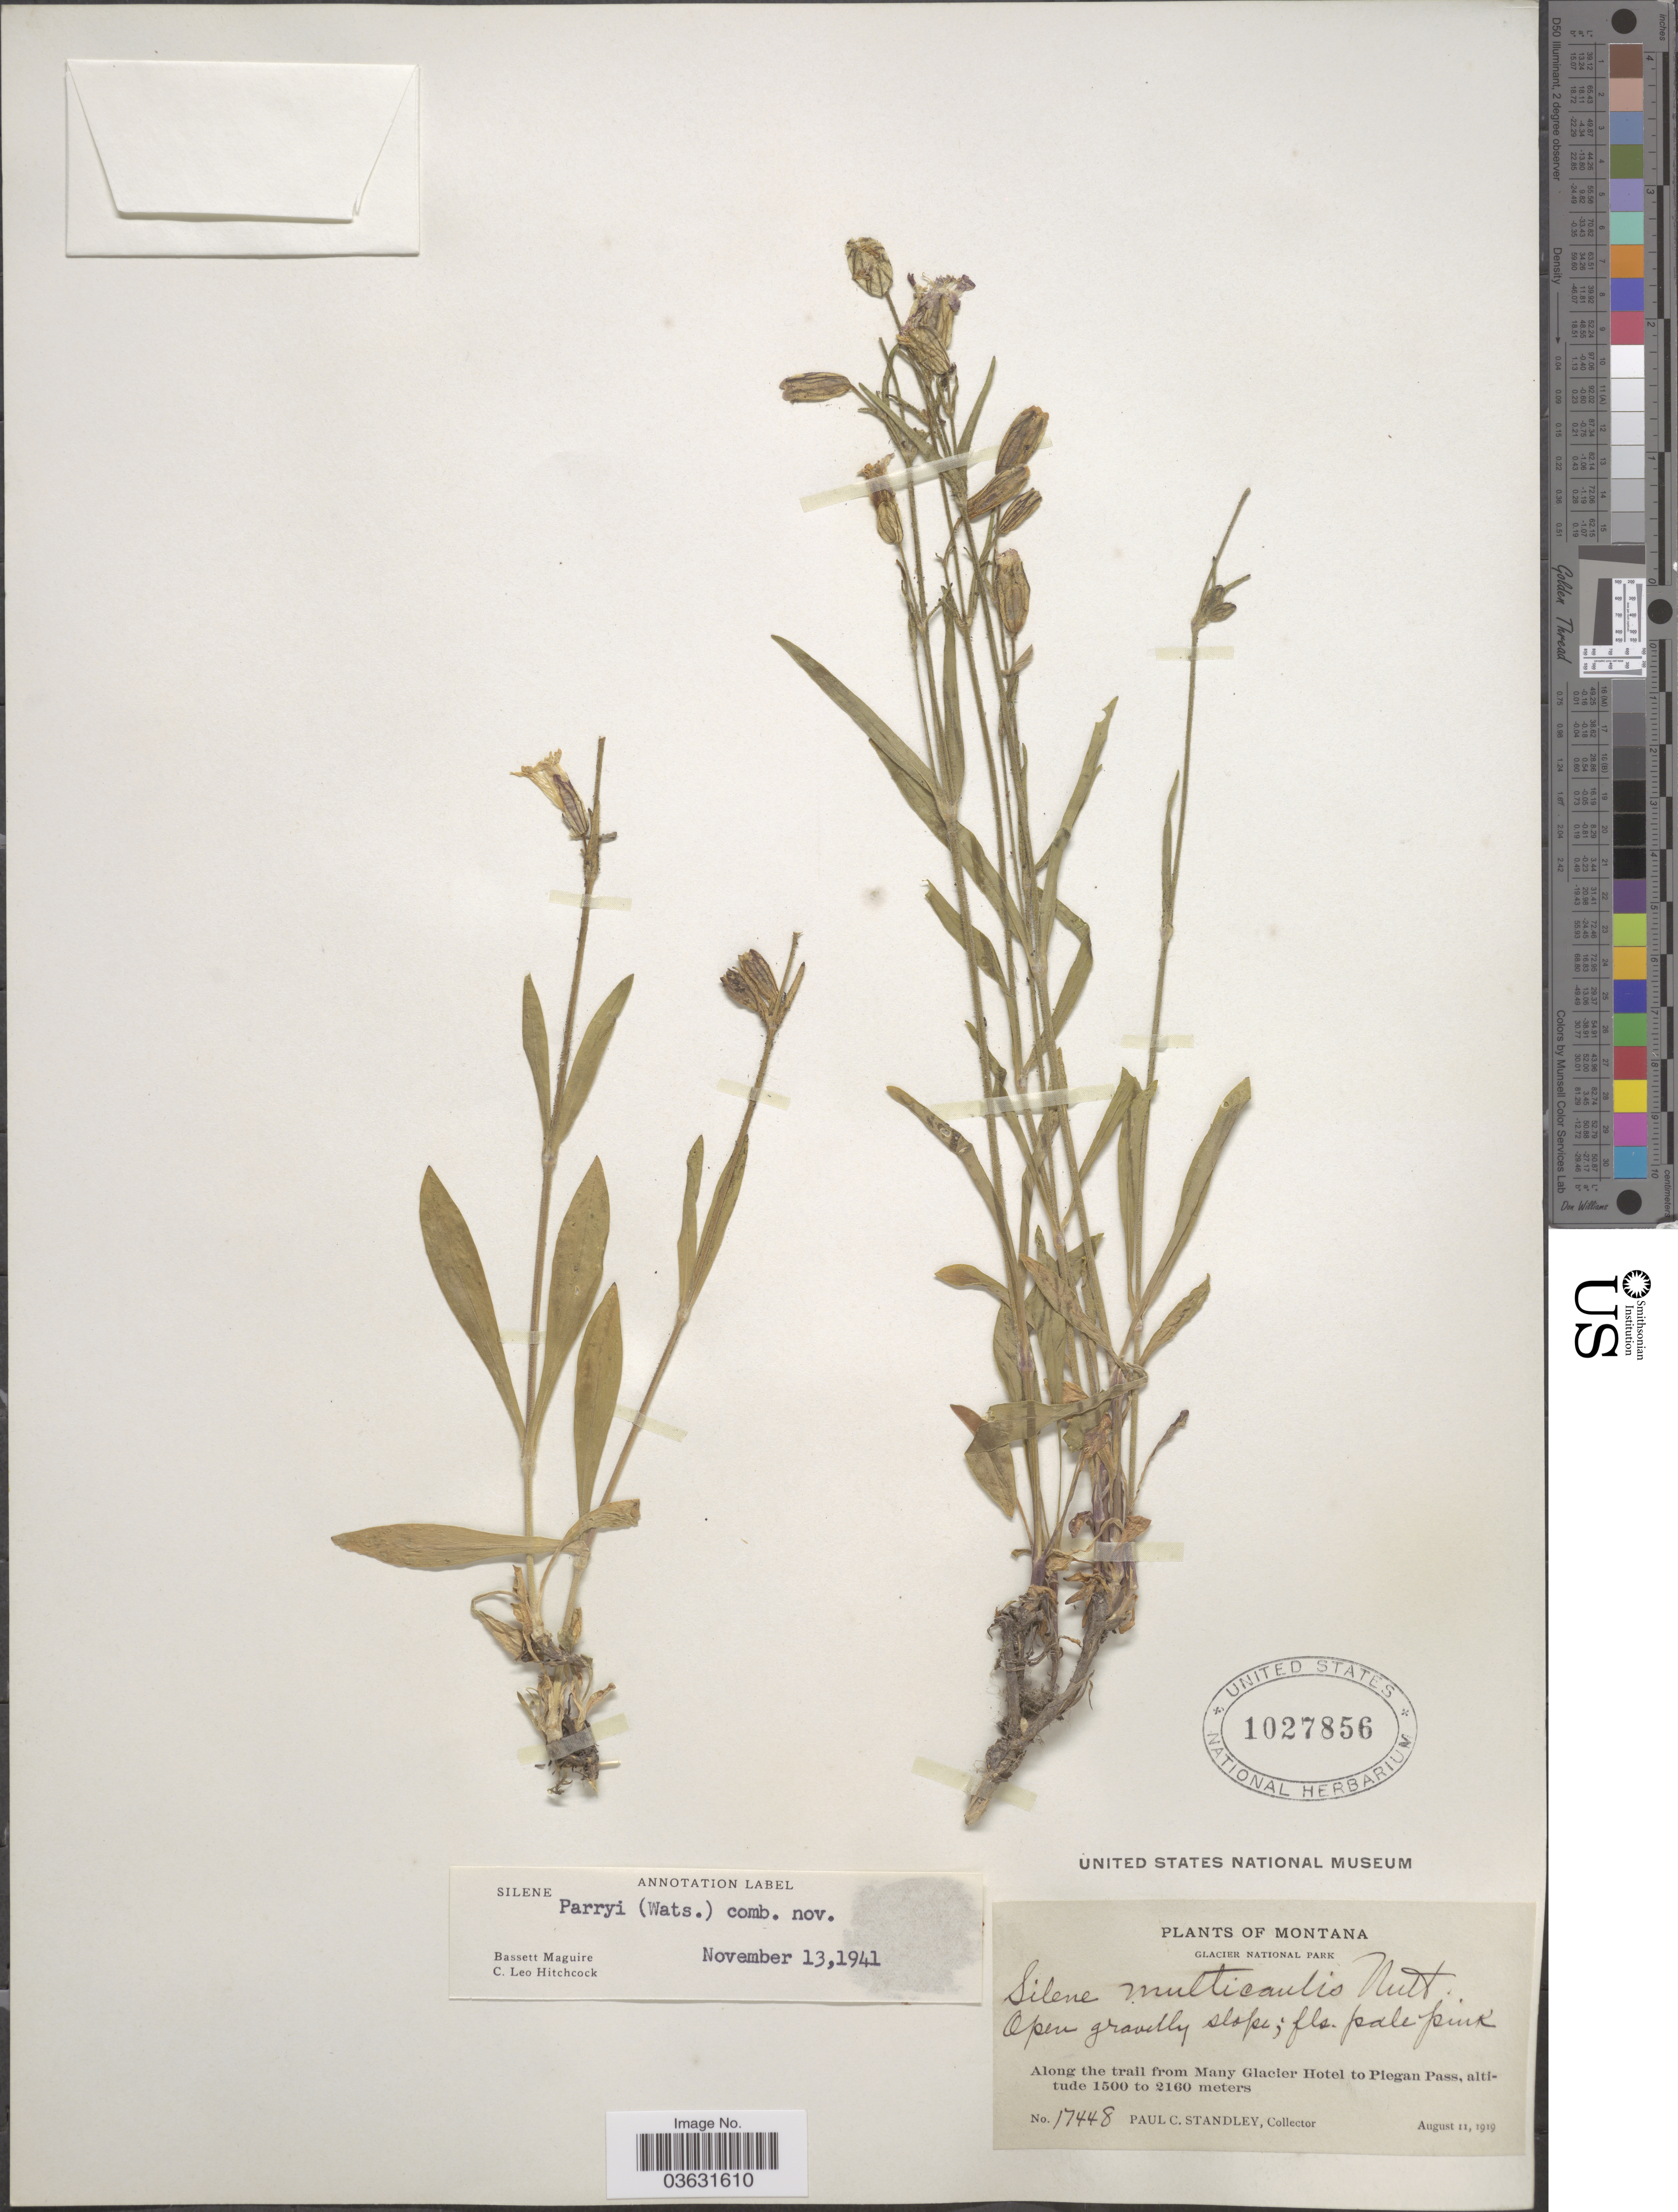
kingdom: Plantae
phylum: Tracheophyta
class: Magnoliopsida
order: Caryophyllales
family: Caryophyllaceae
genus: Silene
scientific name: Silene parryi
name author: (S. Watson) C.L. Hitchc. & Maguire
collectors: P. C. Standley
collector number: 17448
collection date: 1919-08-11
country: United States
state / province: Montana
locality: Glacier National Park. Along the trail from Many Glacier Hotel to Piegan Pass.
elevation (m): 1500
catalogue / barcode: US 1027856